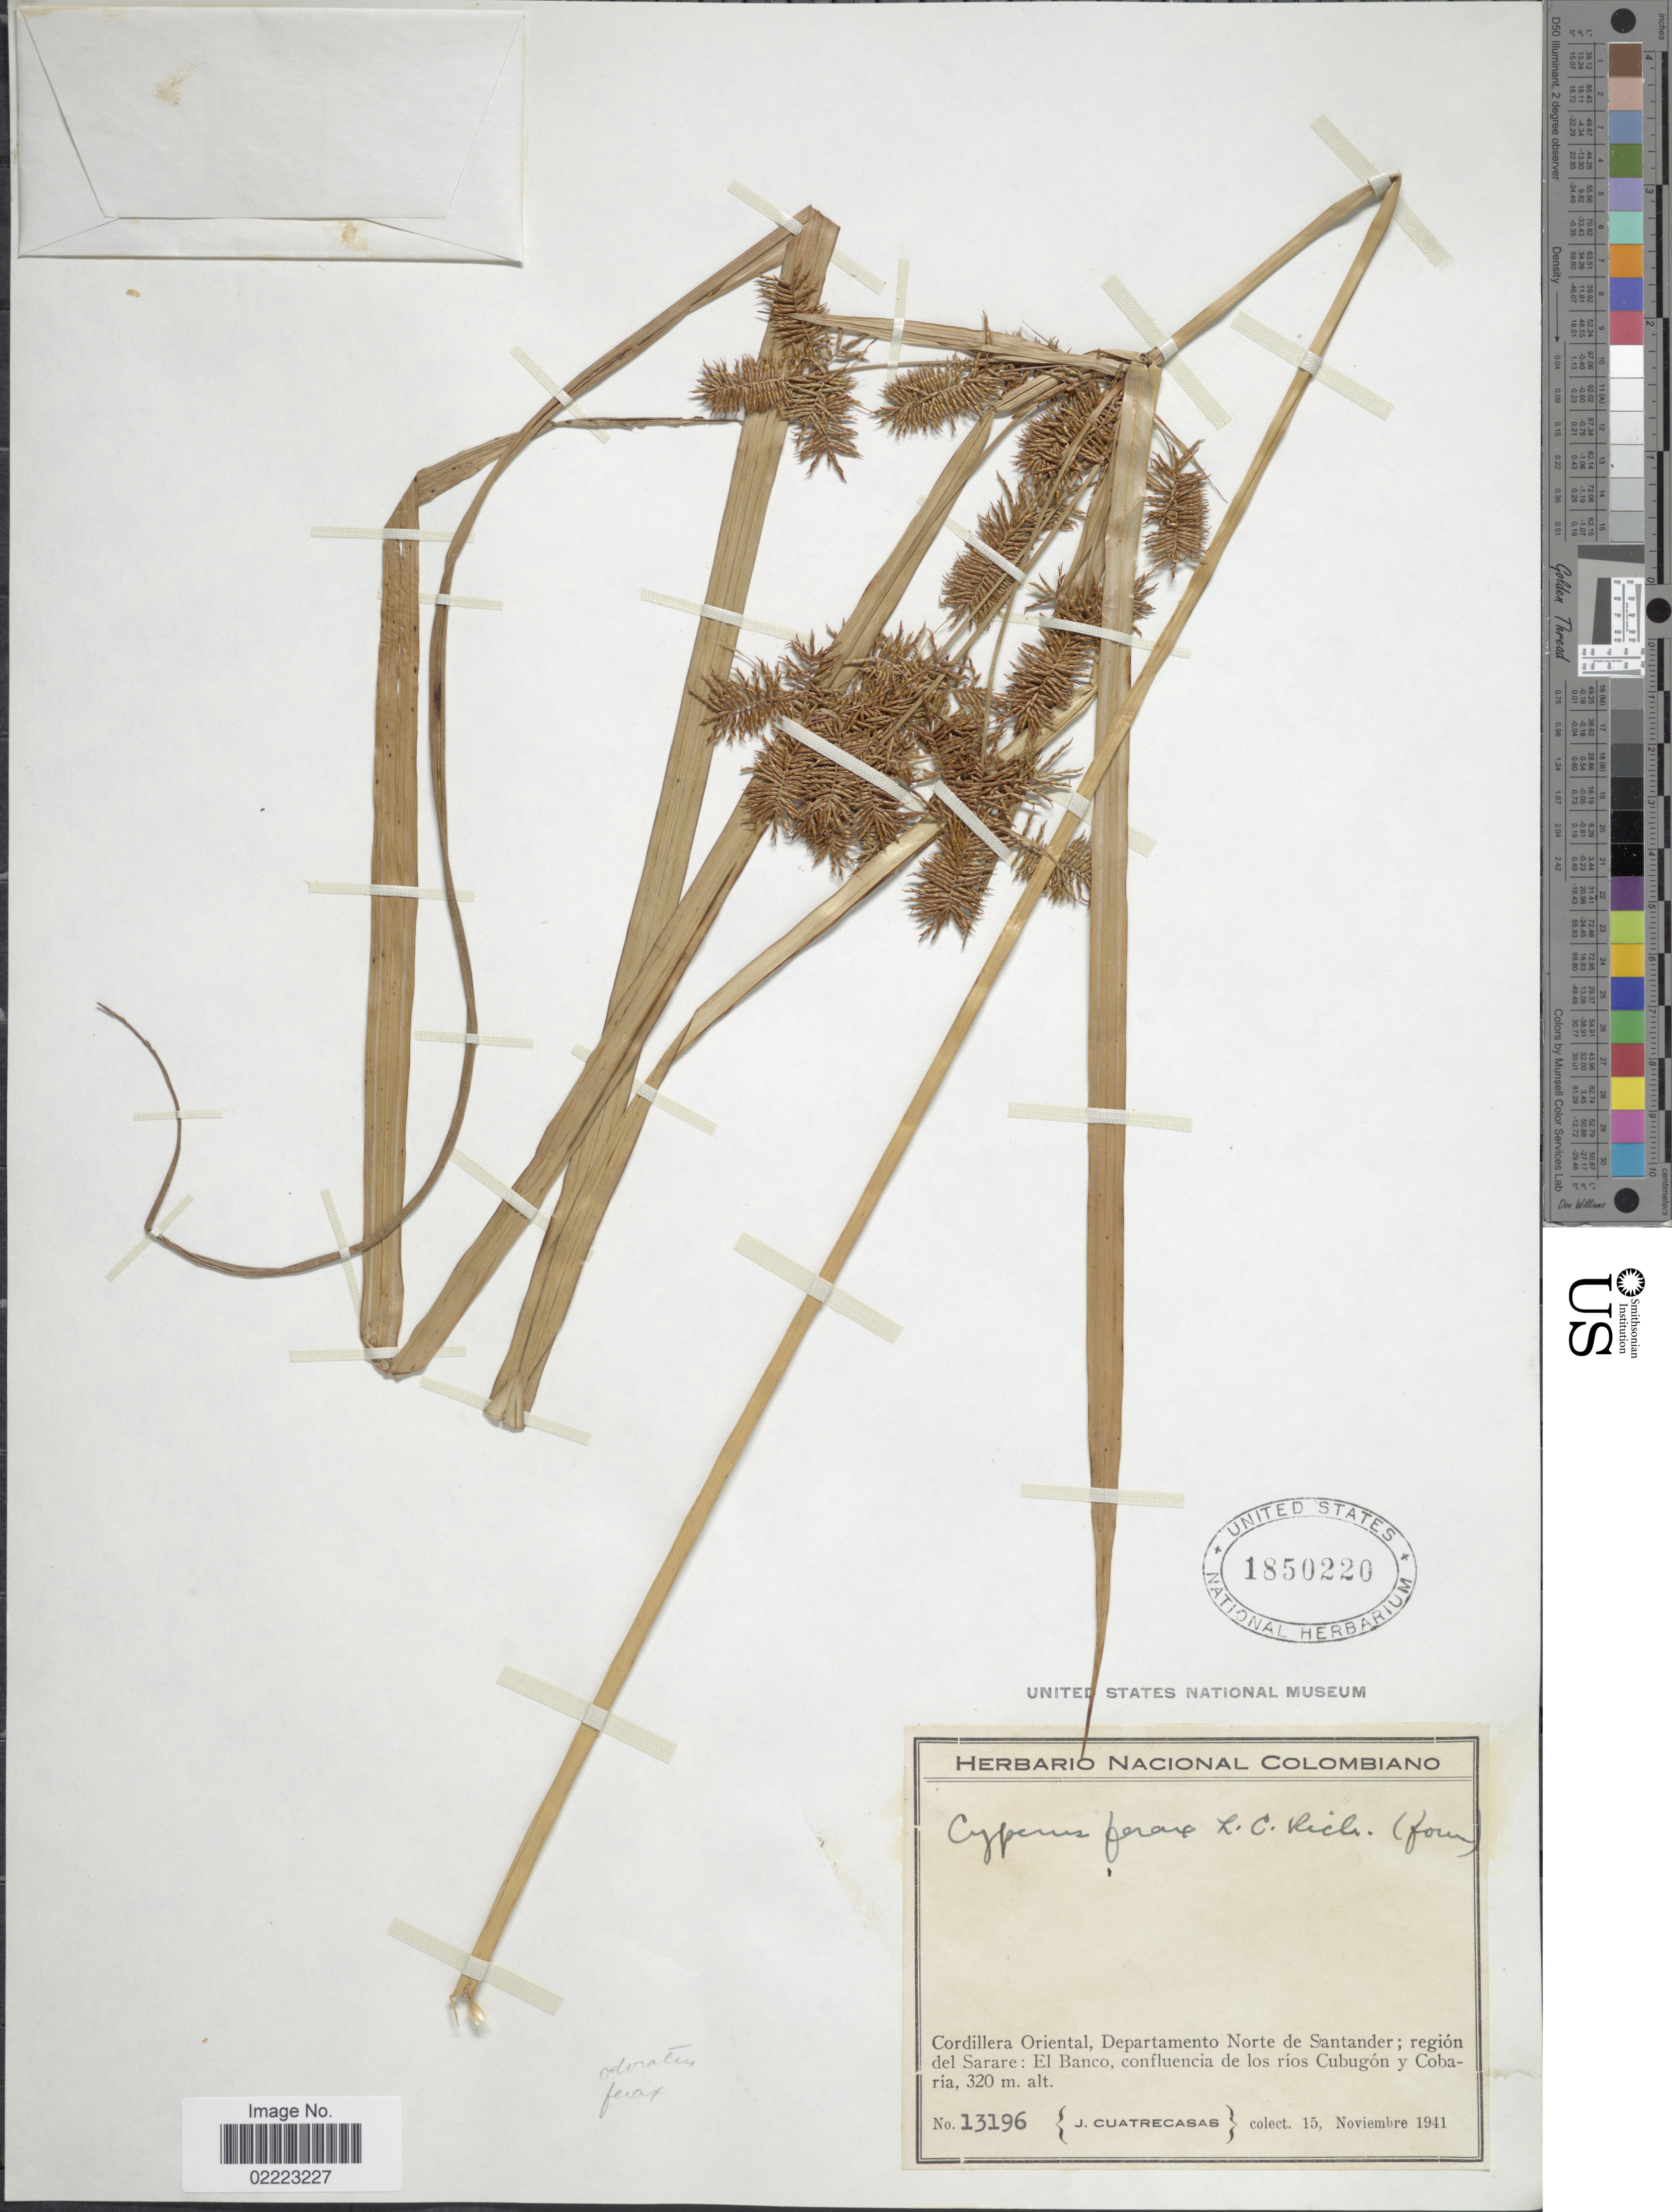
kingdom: Plantae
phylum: Tracheophyta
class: Liliopsida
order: Poales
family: Cyperaceae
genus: Cyperus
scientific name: Cyperus odoratus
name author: L.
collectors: J. Cuatrecasas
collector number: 13196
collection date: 1941-11-15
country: Colombia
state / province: Norte de Santander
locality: Cordillera Oriental, Departamento Norte de Santander; región del Sarare: El Blanco, confluencia de los ríos Cubugón y Cobaría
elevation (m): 320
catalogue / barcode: US 1850220